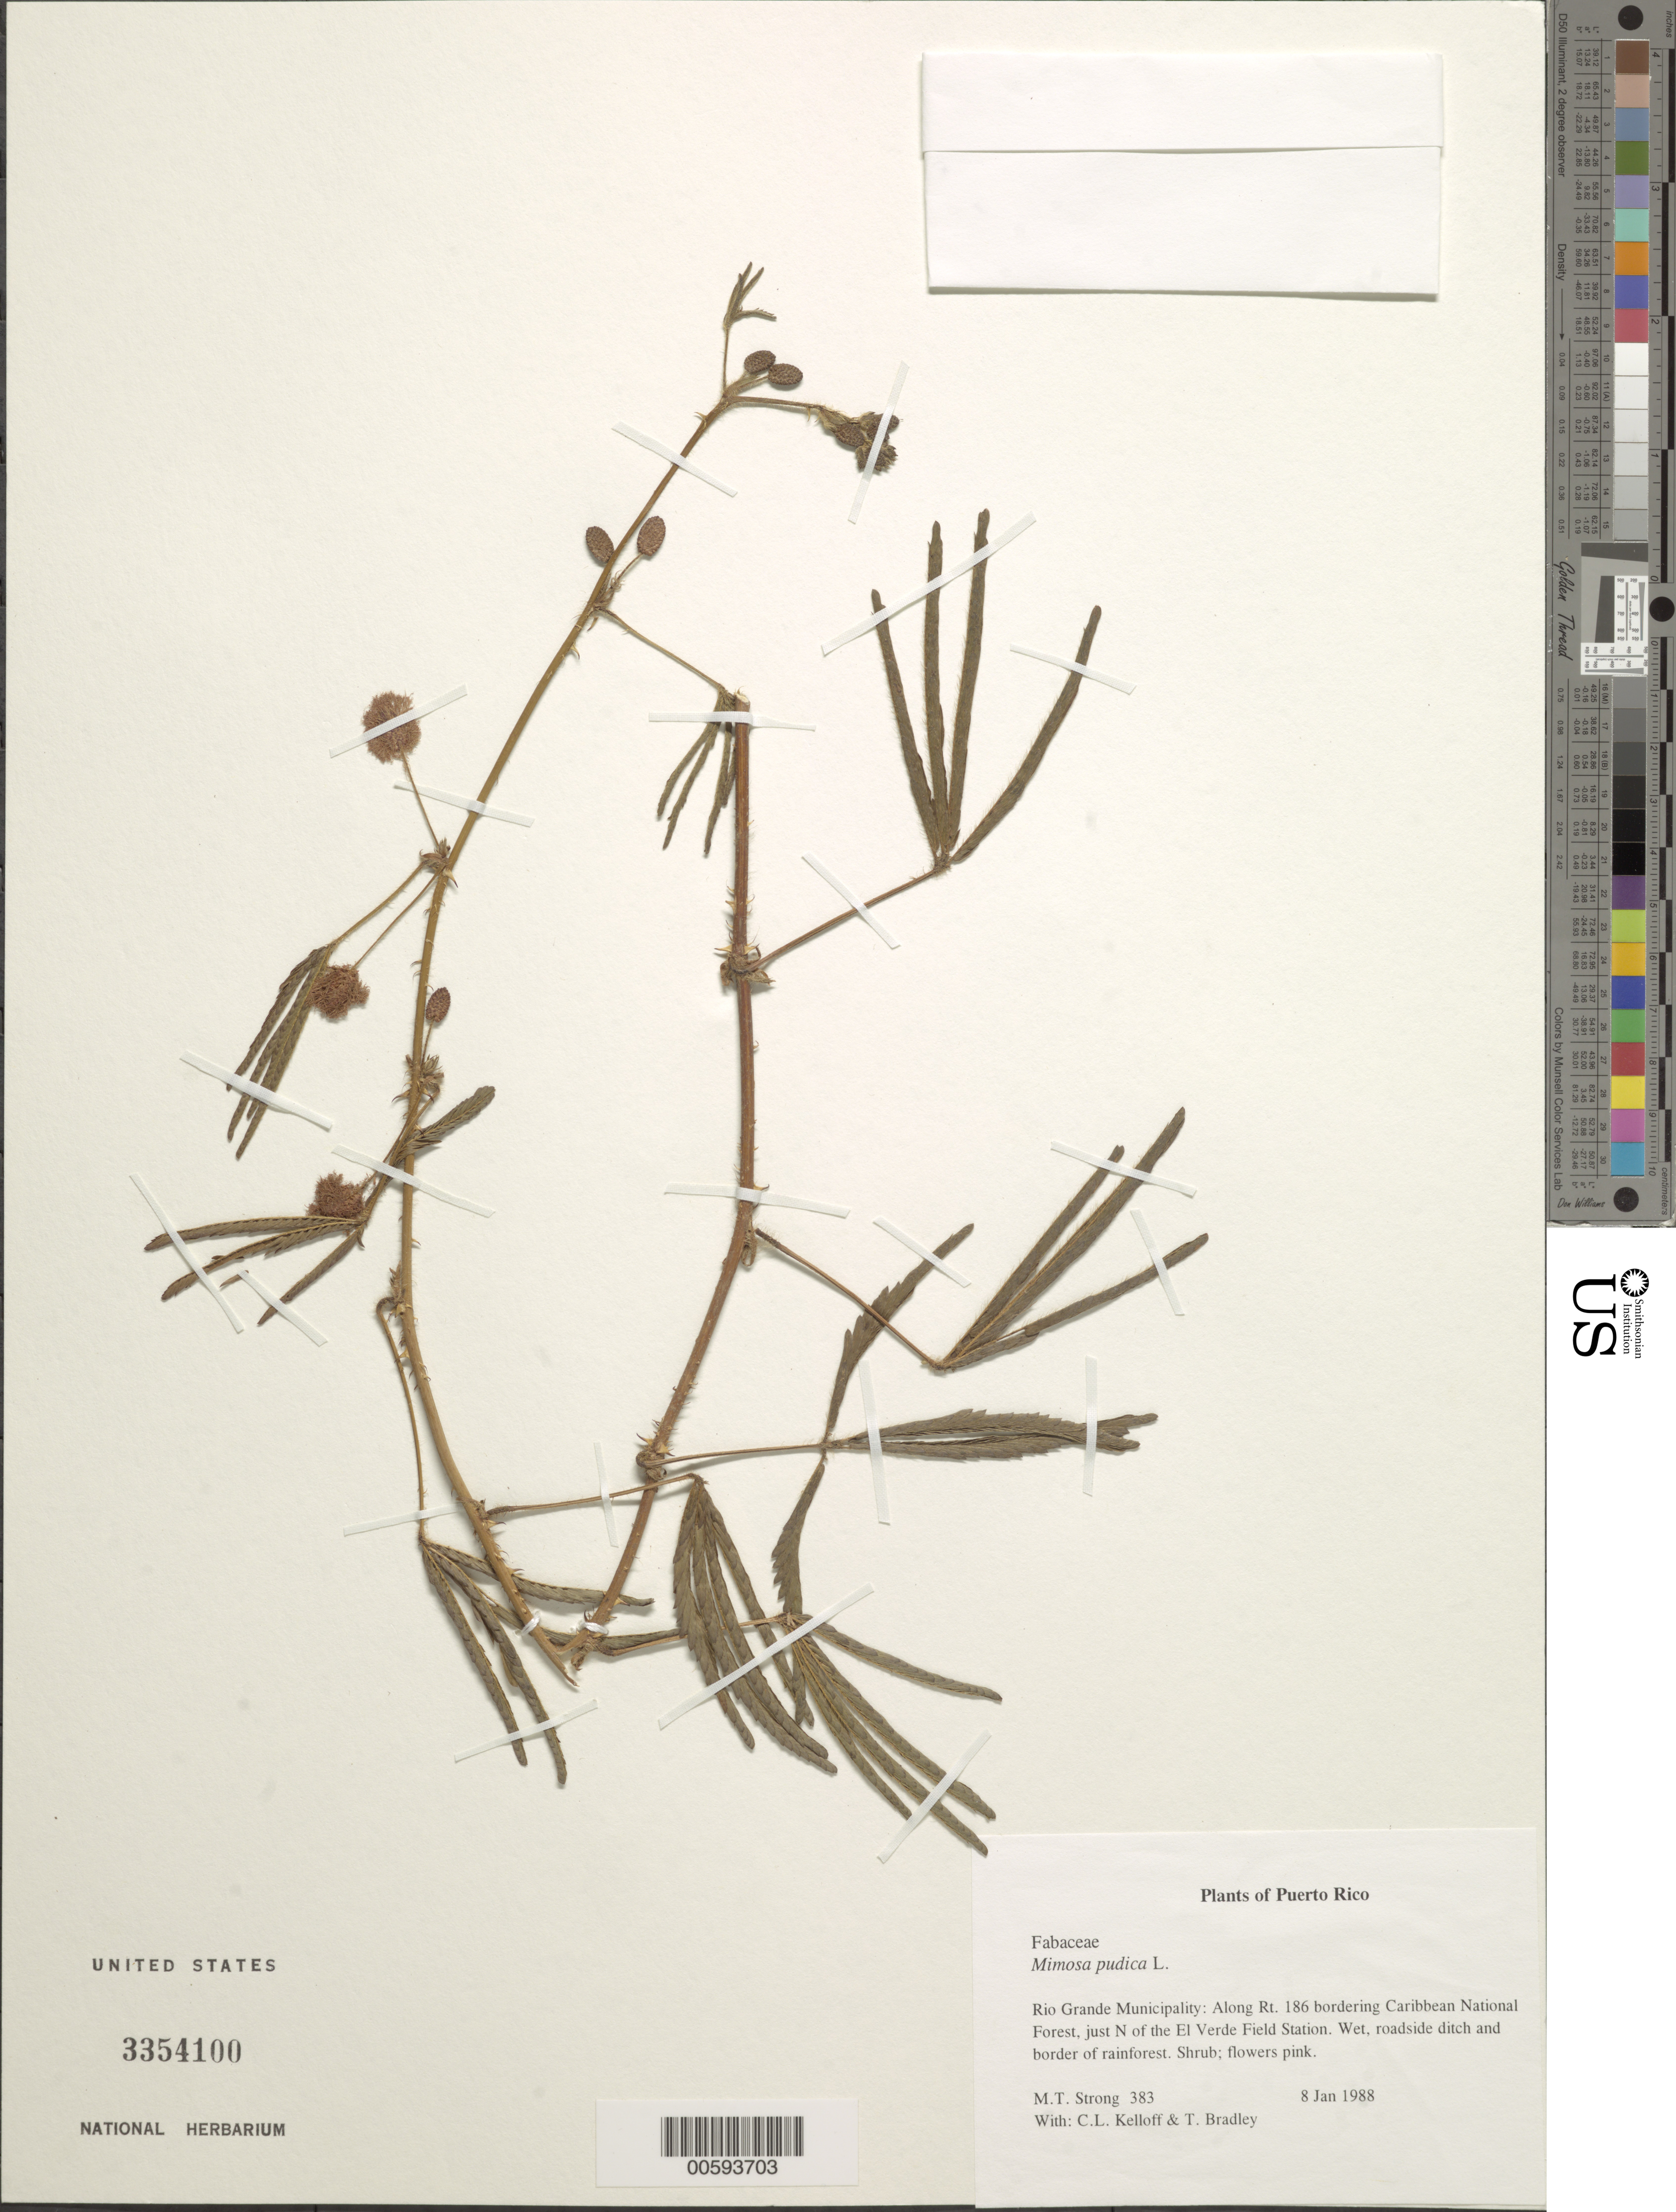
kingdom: Plantae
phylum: Tracheophyta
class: Magnoliopsida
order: Fabales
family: Fabaceae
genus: Mimosa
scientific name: Mimosa pudica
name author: L.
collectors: M. T. Strong, C. L. Kelloff & T. Bradley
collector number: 383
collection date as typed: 08 Jan 1988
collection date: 1988-01-08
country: Puerto Rico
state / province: Río Grande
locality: Rio Grande Municipality: Along Rt. 186 bordering Caribbean National Forest, just N of the El Verde Field Station.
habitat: Wet, roadside ditch and border of rainforest.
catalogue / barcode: US 3354100